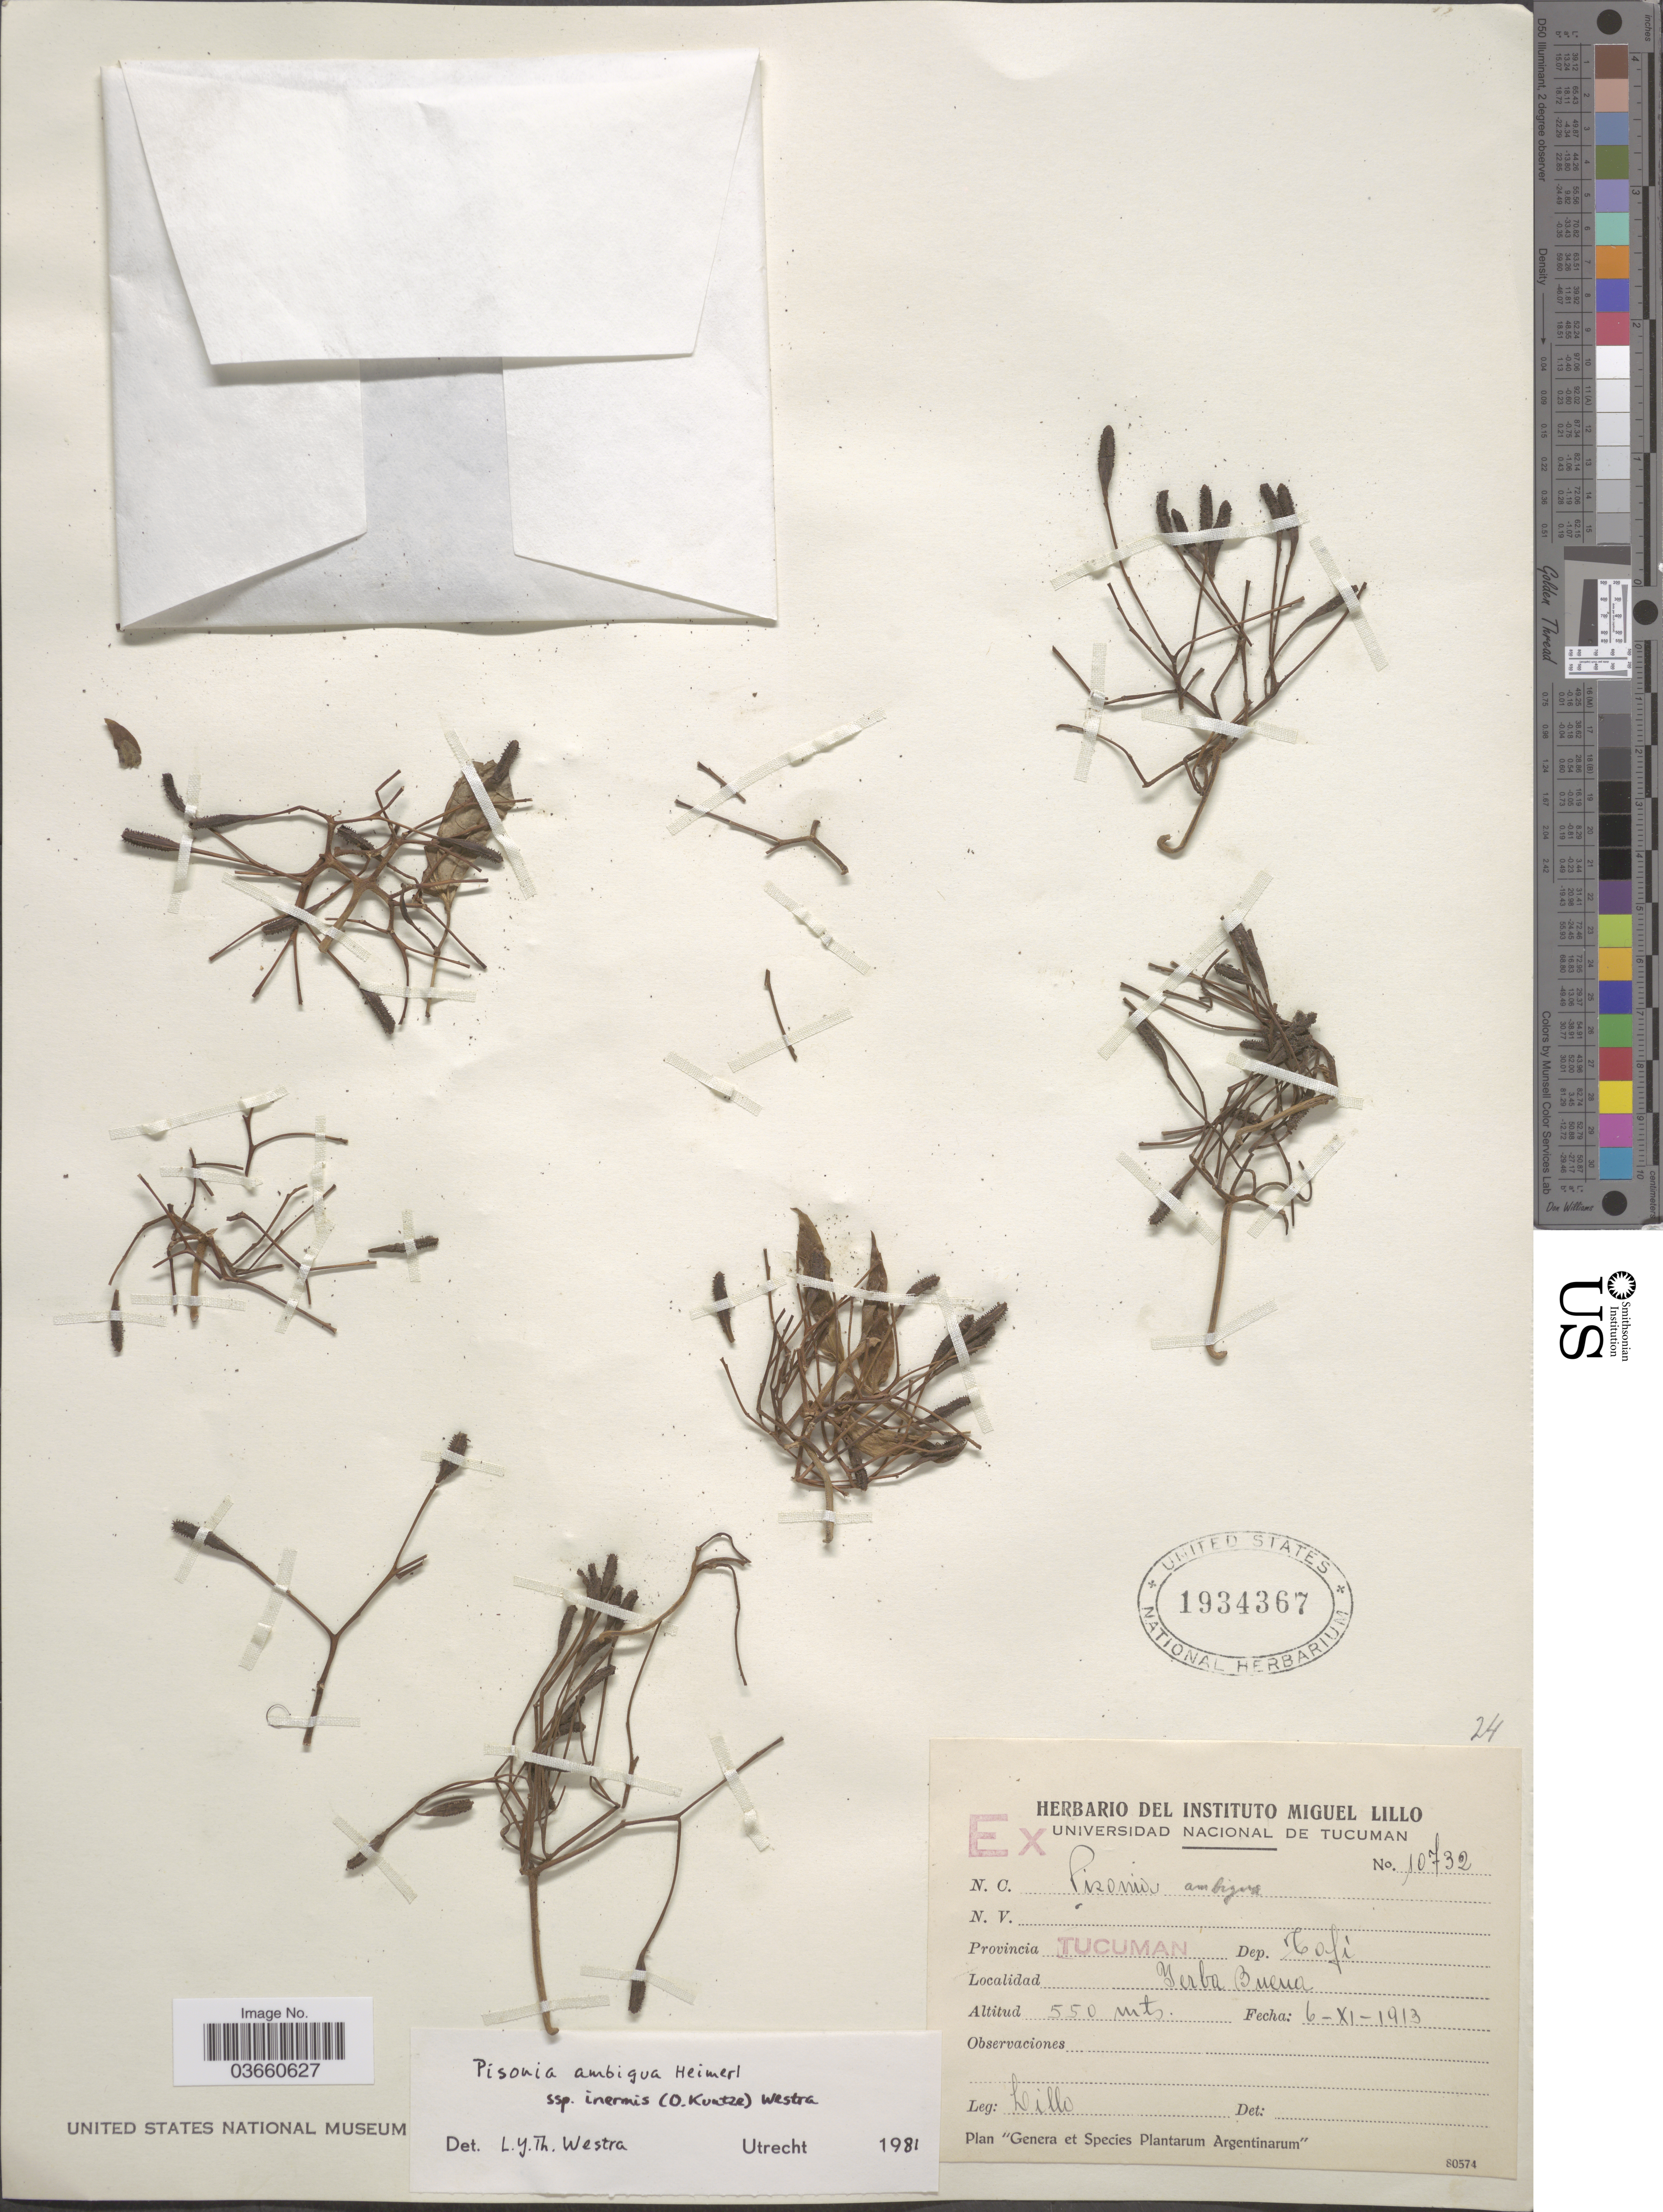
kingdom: Plantae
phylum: Tracheophyta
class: Magnoliopsida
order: Caryophyllales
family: Nyctaginaceae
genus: Pisonia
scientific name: Pisonia ambigua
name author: Heimerl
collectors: M. Lillo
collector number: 10732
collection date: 1913-11-06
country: Argentina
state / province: Tucuman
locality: Dep. Tafi. Yerba Buena.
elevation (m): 550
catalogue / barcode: US 1934367